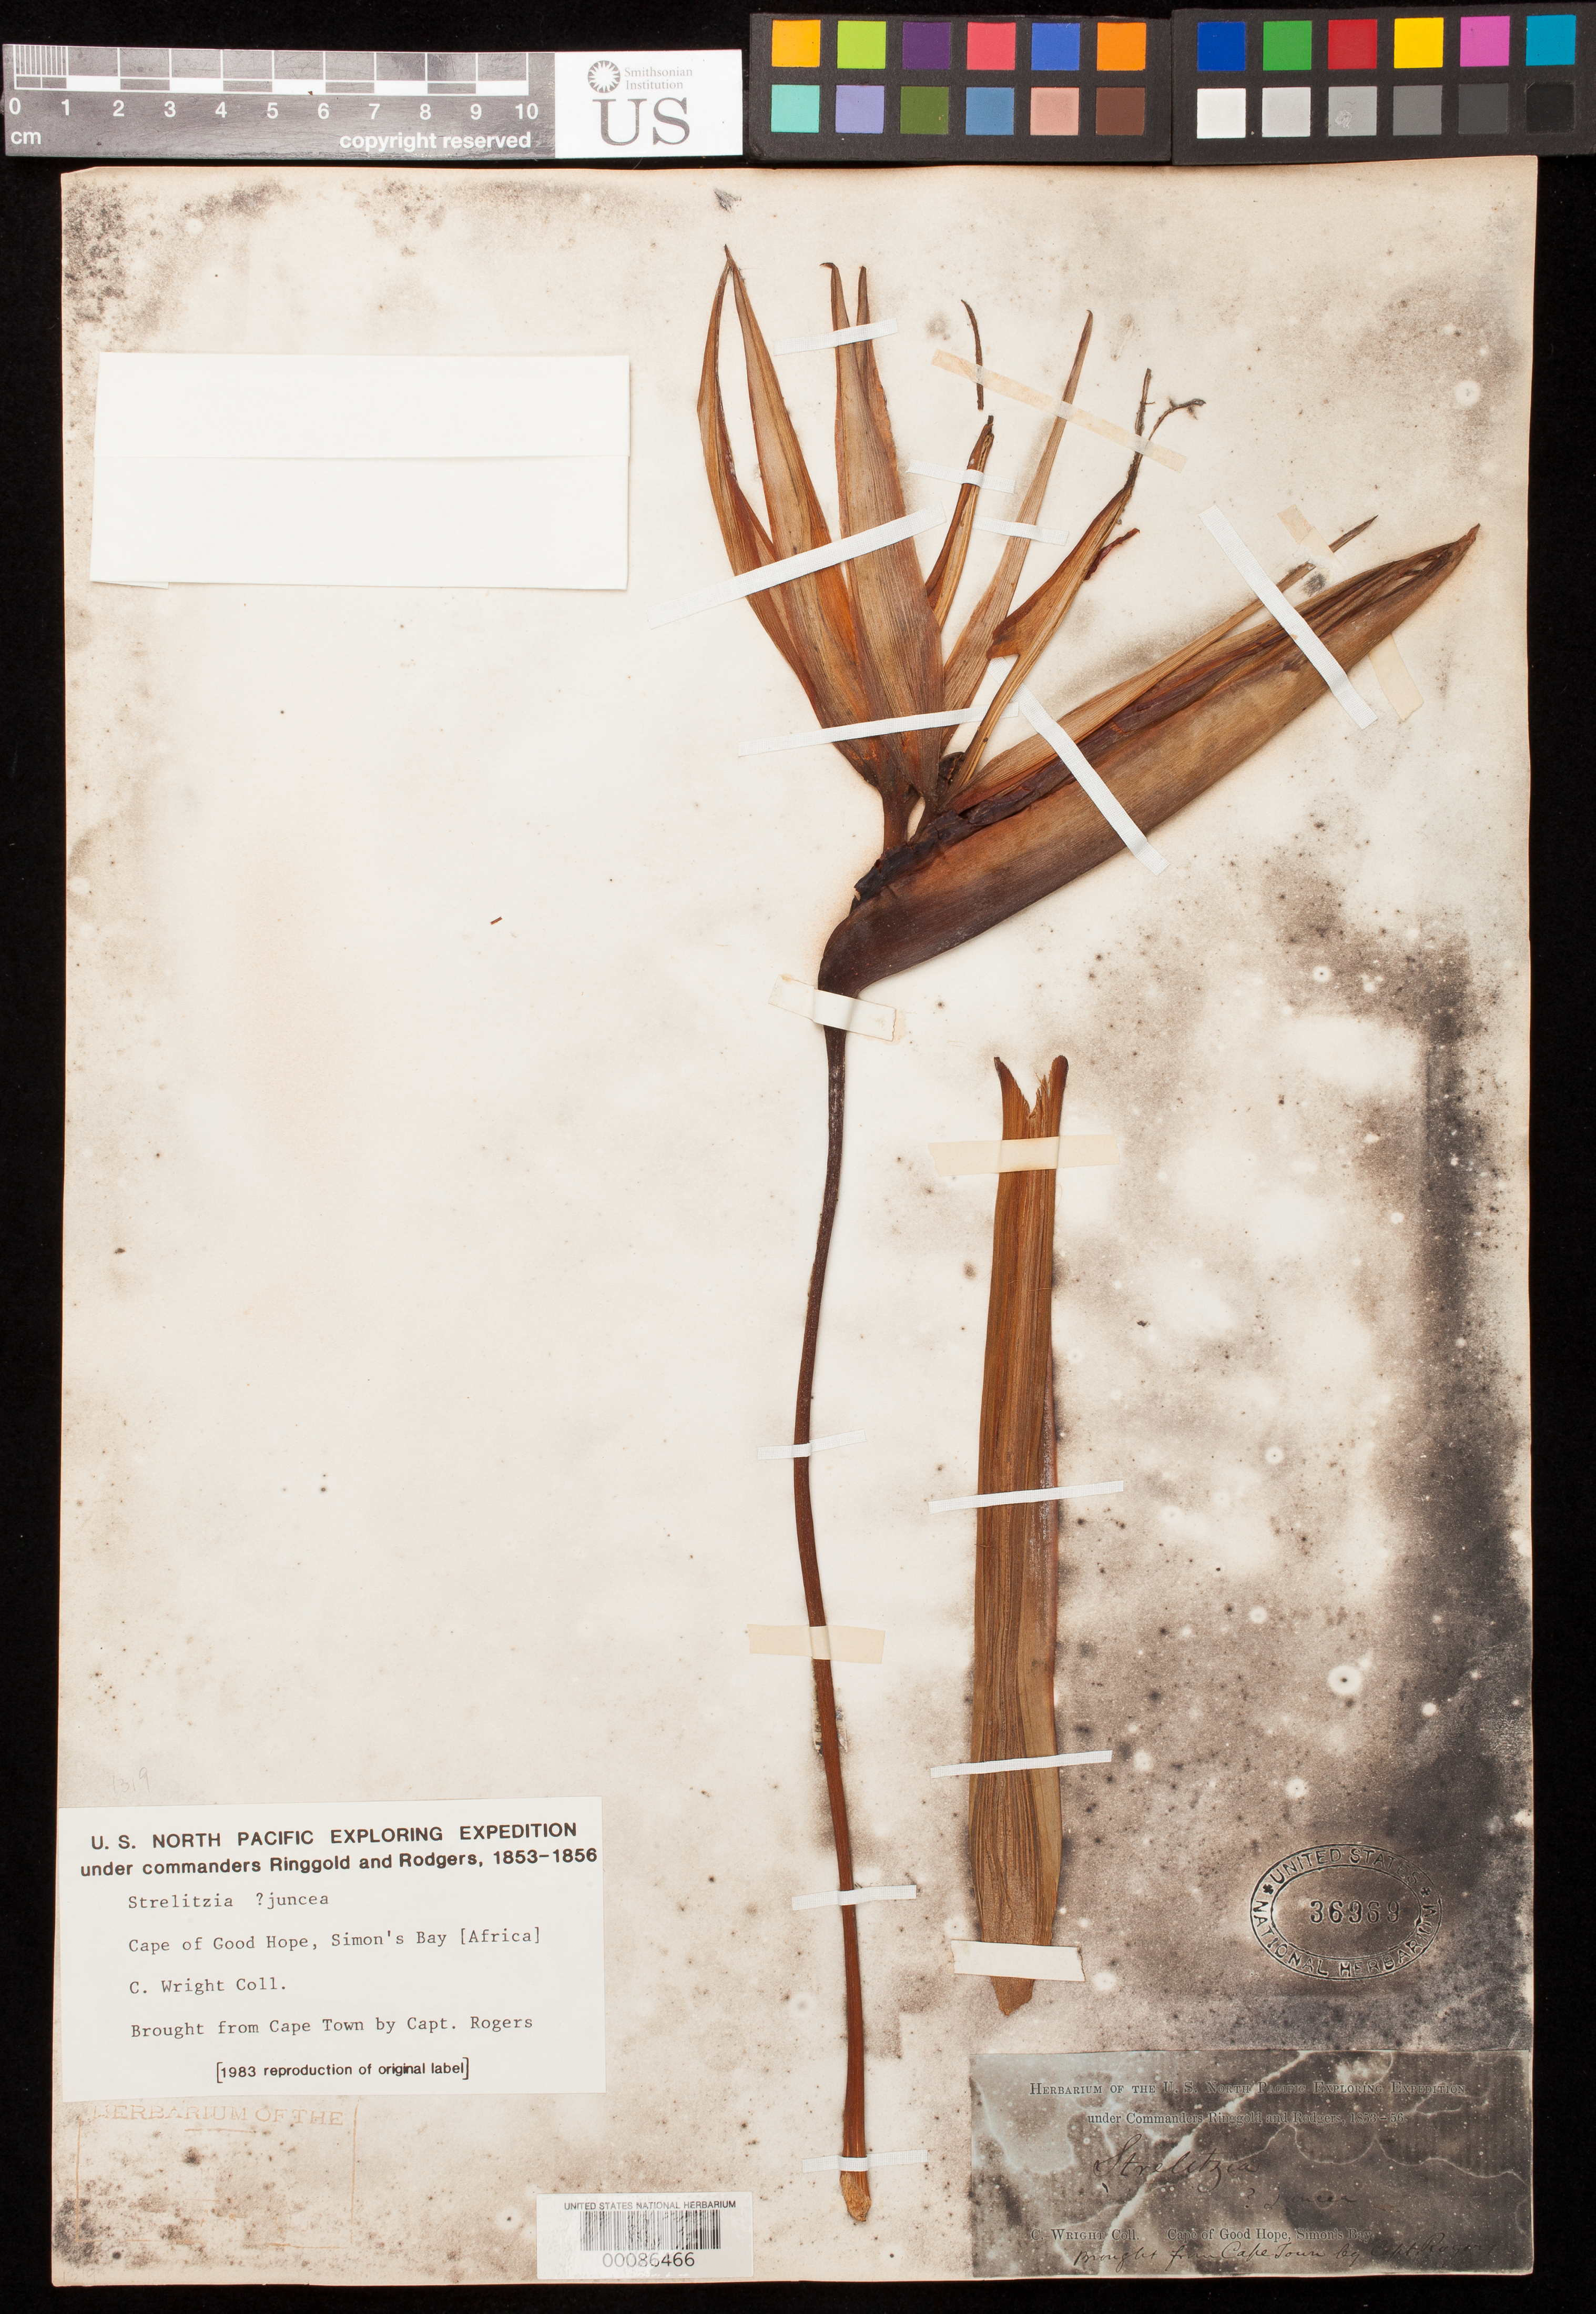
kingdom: Plantae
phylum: Tracheophyta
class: Liliopsida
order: Zingiberales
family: Strelitziaceae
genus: Strelitzia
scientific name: Strelitzia juncea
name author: (Ker Gawl.) Link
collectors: C. Wright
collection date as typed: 1853 to -- -- 1856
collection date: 1853/1856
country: South Africa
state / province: Western Cape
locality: Cape of good hope, simon's bay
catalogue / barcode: US 36969